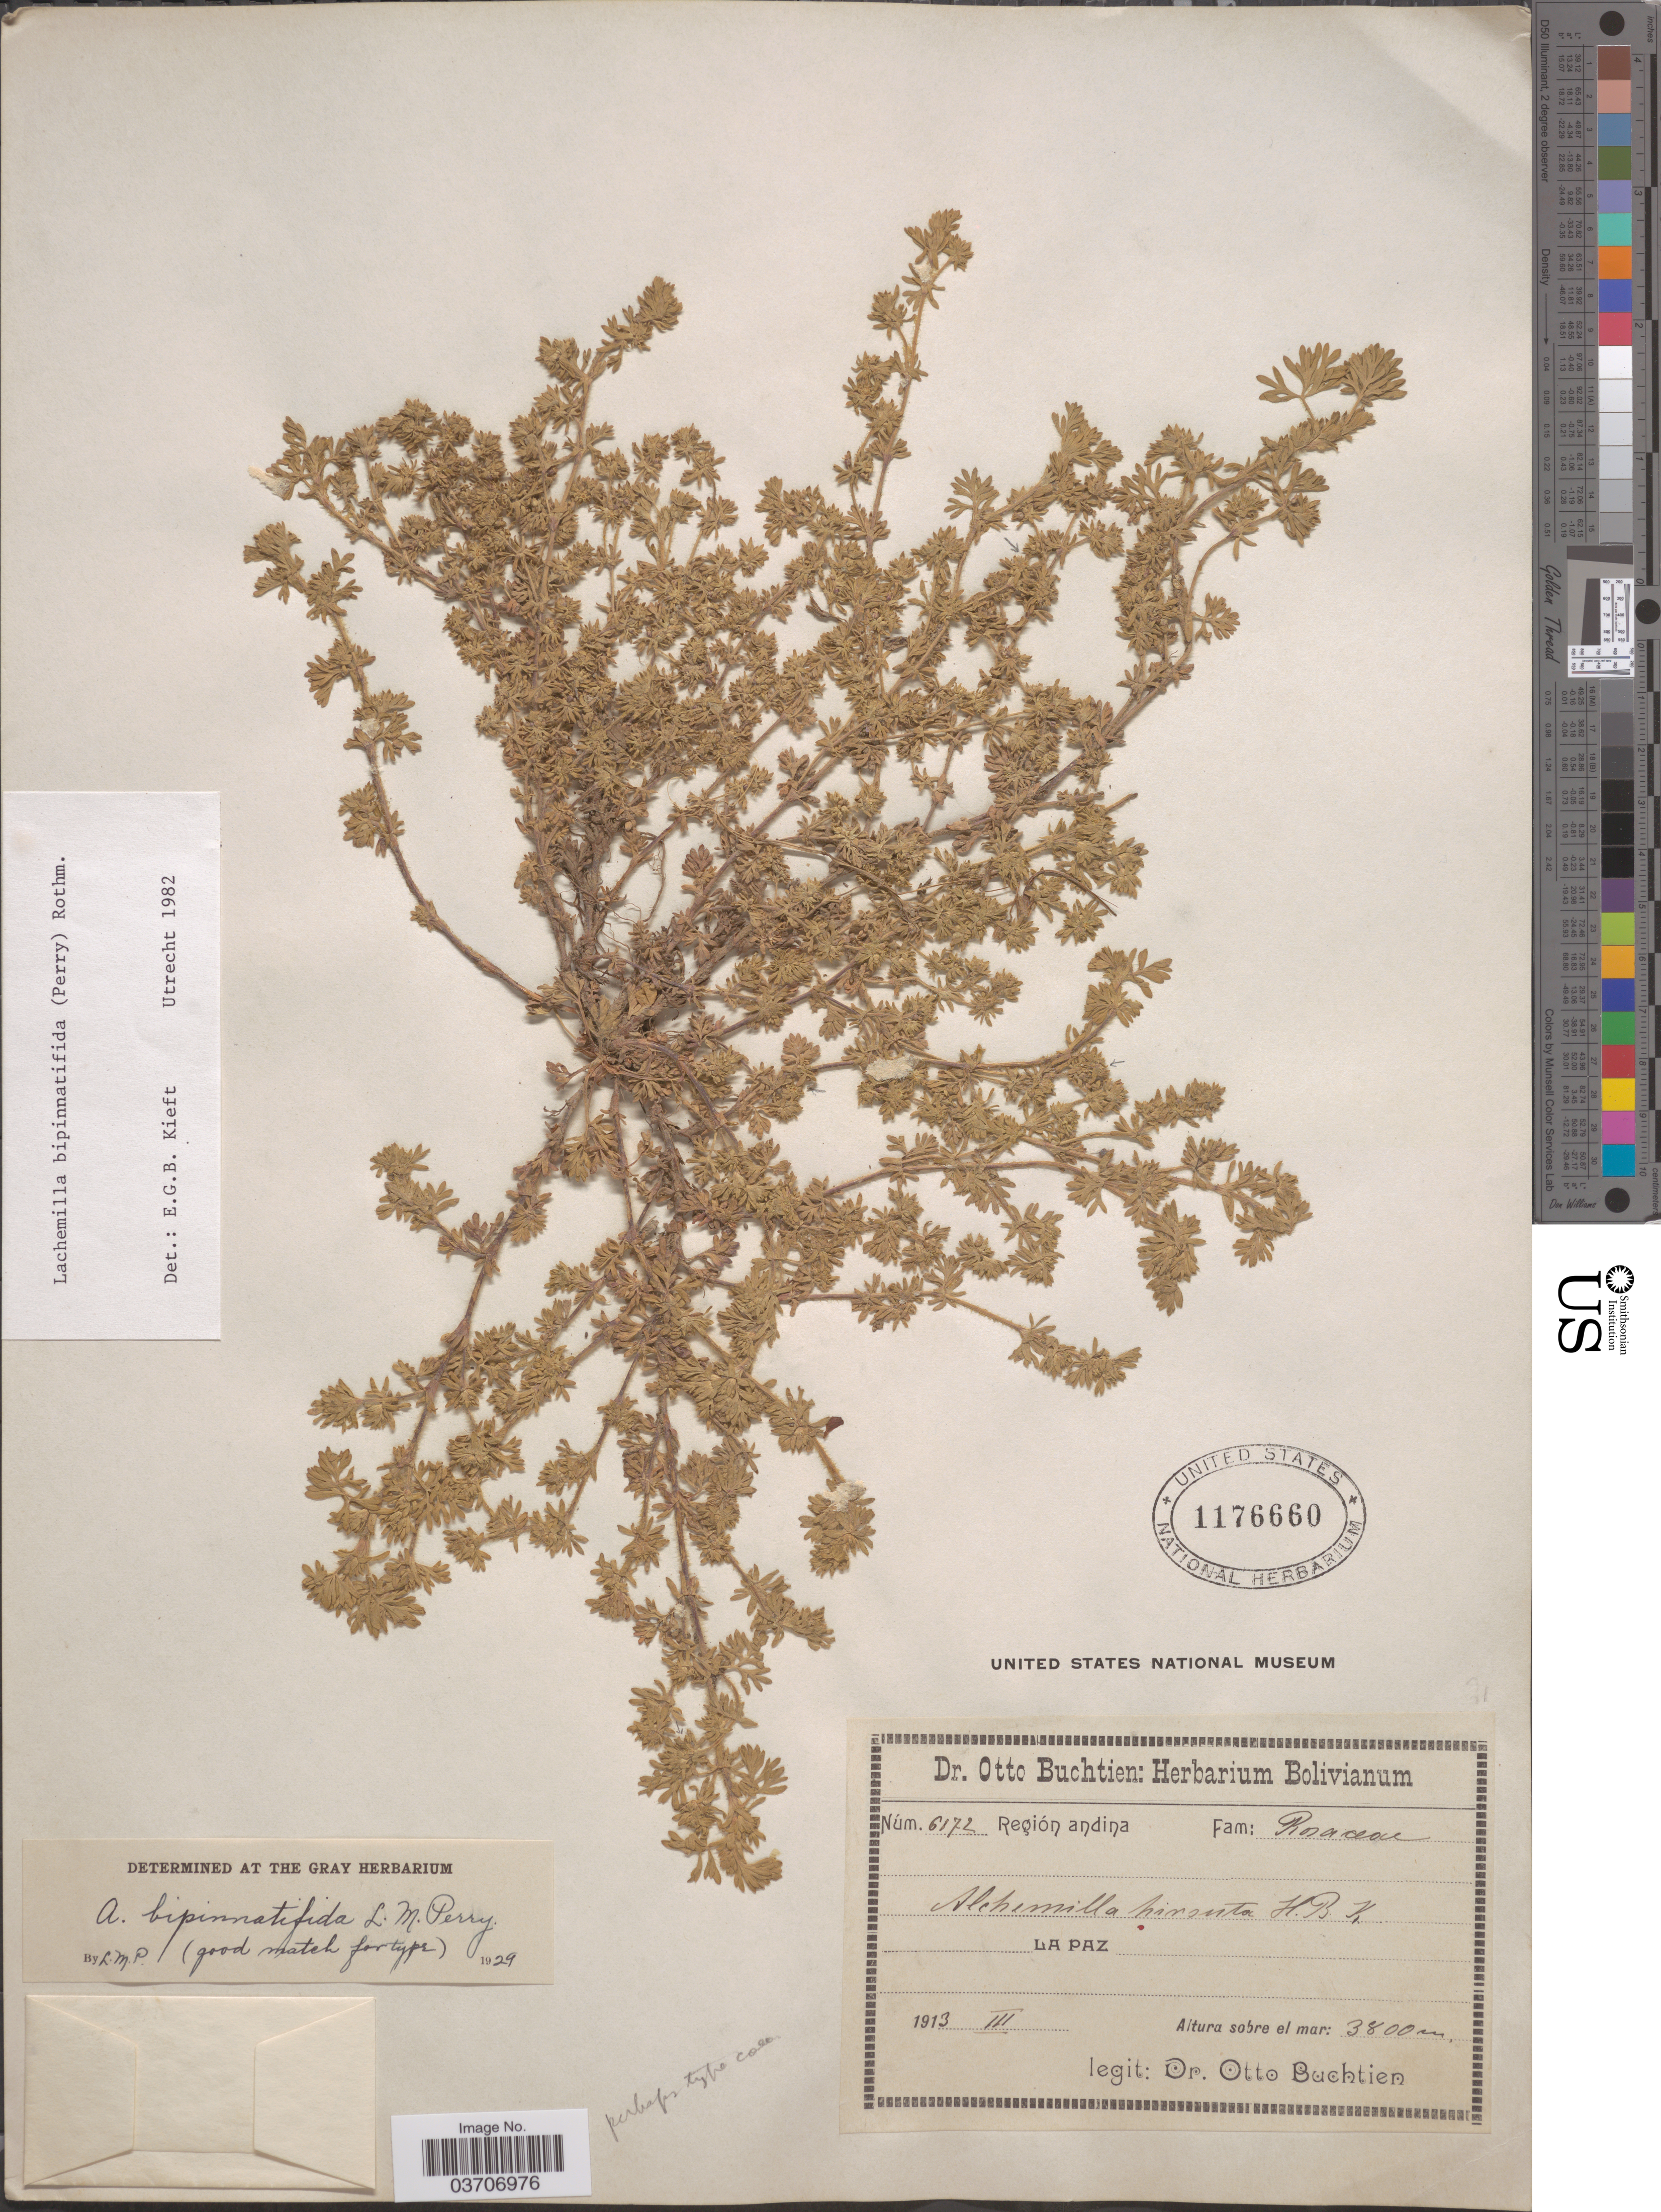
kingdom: Plantae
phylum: Tracheophyta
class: Magnoliopsida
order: Rosales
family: Rosaceae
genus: Lachemilla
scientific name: Lachemilla bipinnatifida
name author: L.M. Perry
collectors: O. Buchtien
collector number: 6172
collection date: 1913-03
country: Bolivia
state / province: La Paz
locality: Región andina.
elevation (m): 3800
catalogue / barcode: US 1176660